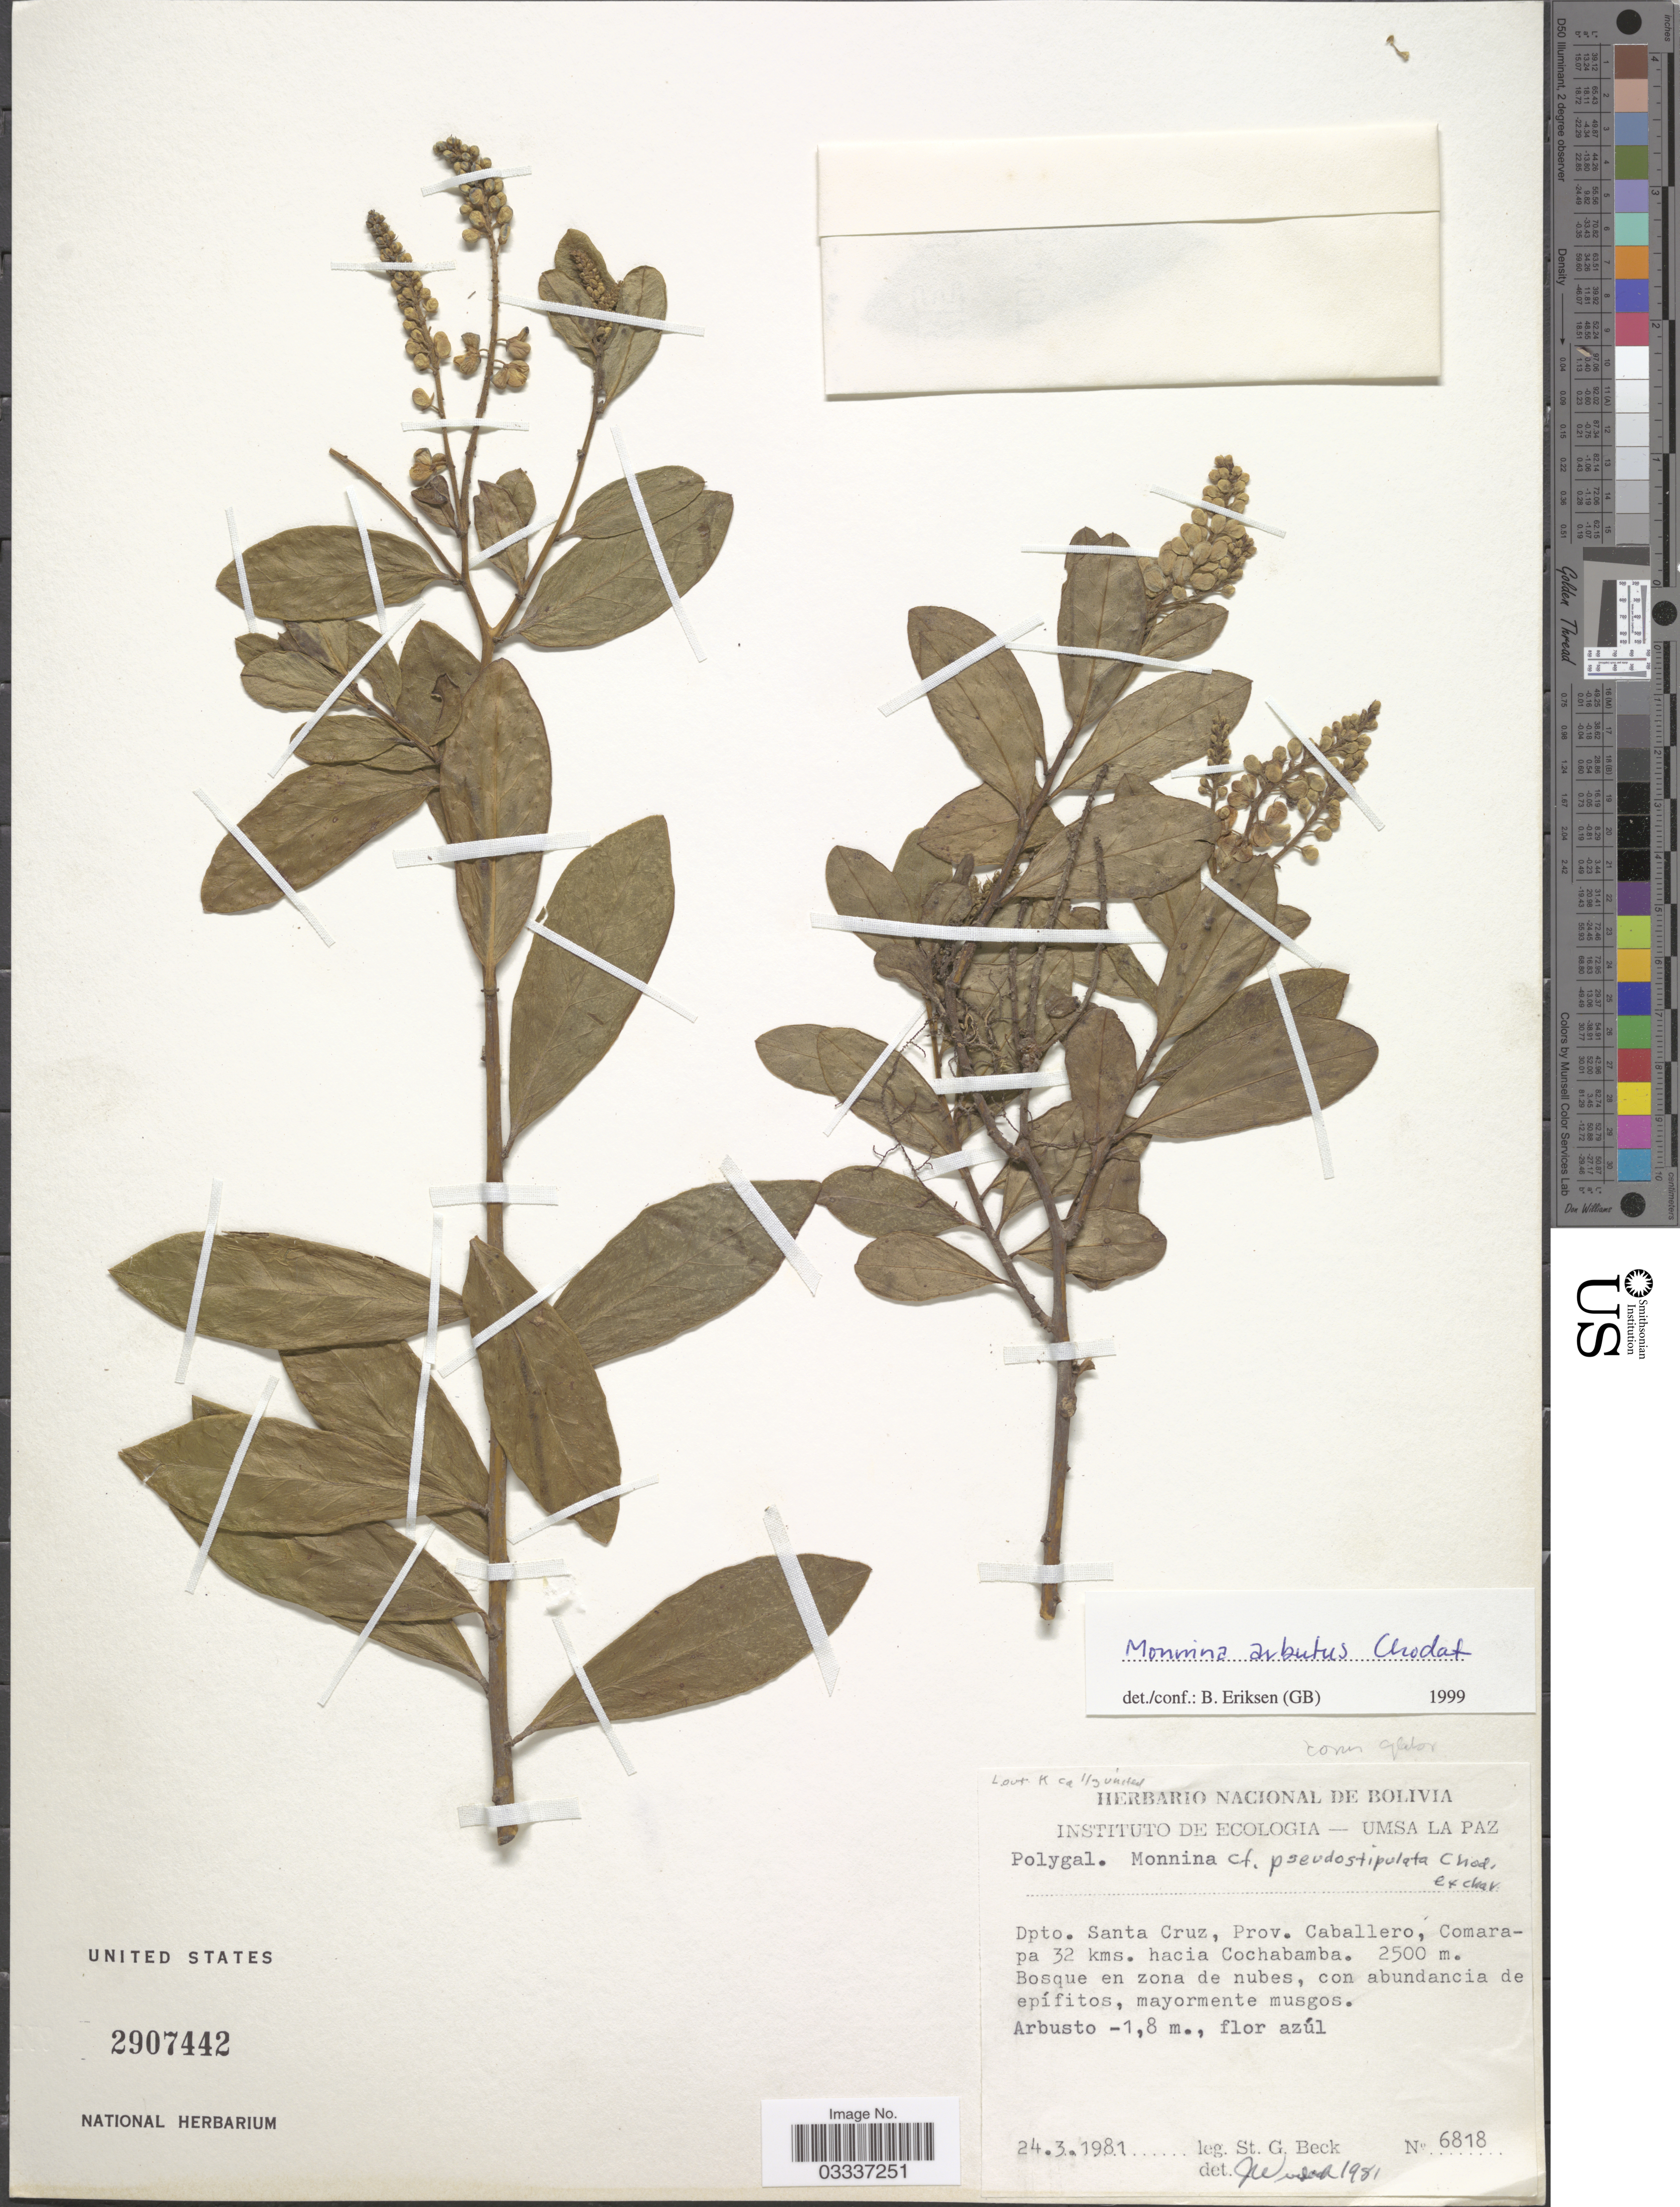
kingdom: Plantae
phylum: Tracheophyta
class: Magnoliopsida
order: Fabales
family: Polygalaceae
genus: Monnina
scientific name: Monnina arbutus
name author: Chodat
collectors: S. G. Beck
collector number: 6818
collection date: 1981-03-24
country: Bolivia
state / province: Santa Cruz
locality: Dpto. Santa Cruz, Prov. Caballero, Comarapa 32 kms. hacia Cochabamba.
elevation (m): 2500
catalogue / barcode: US 2907442